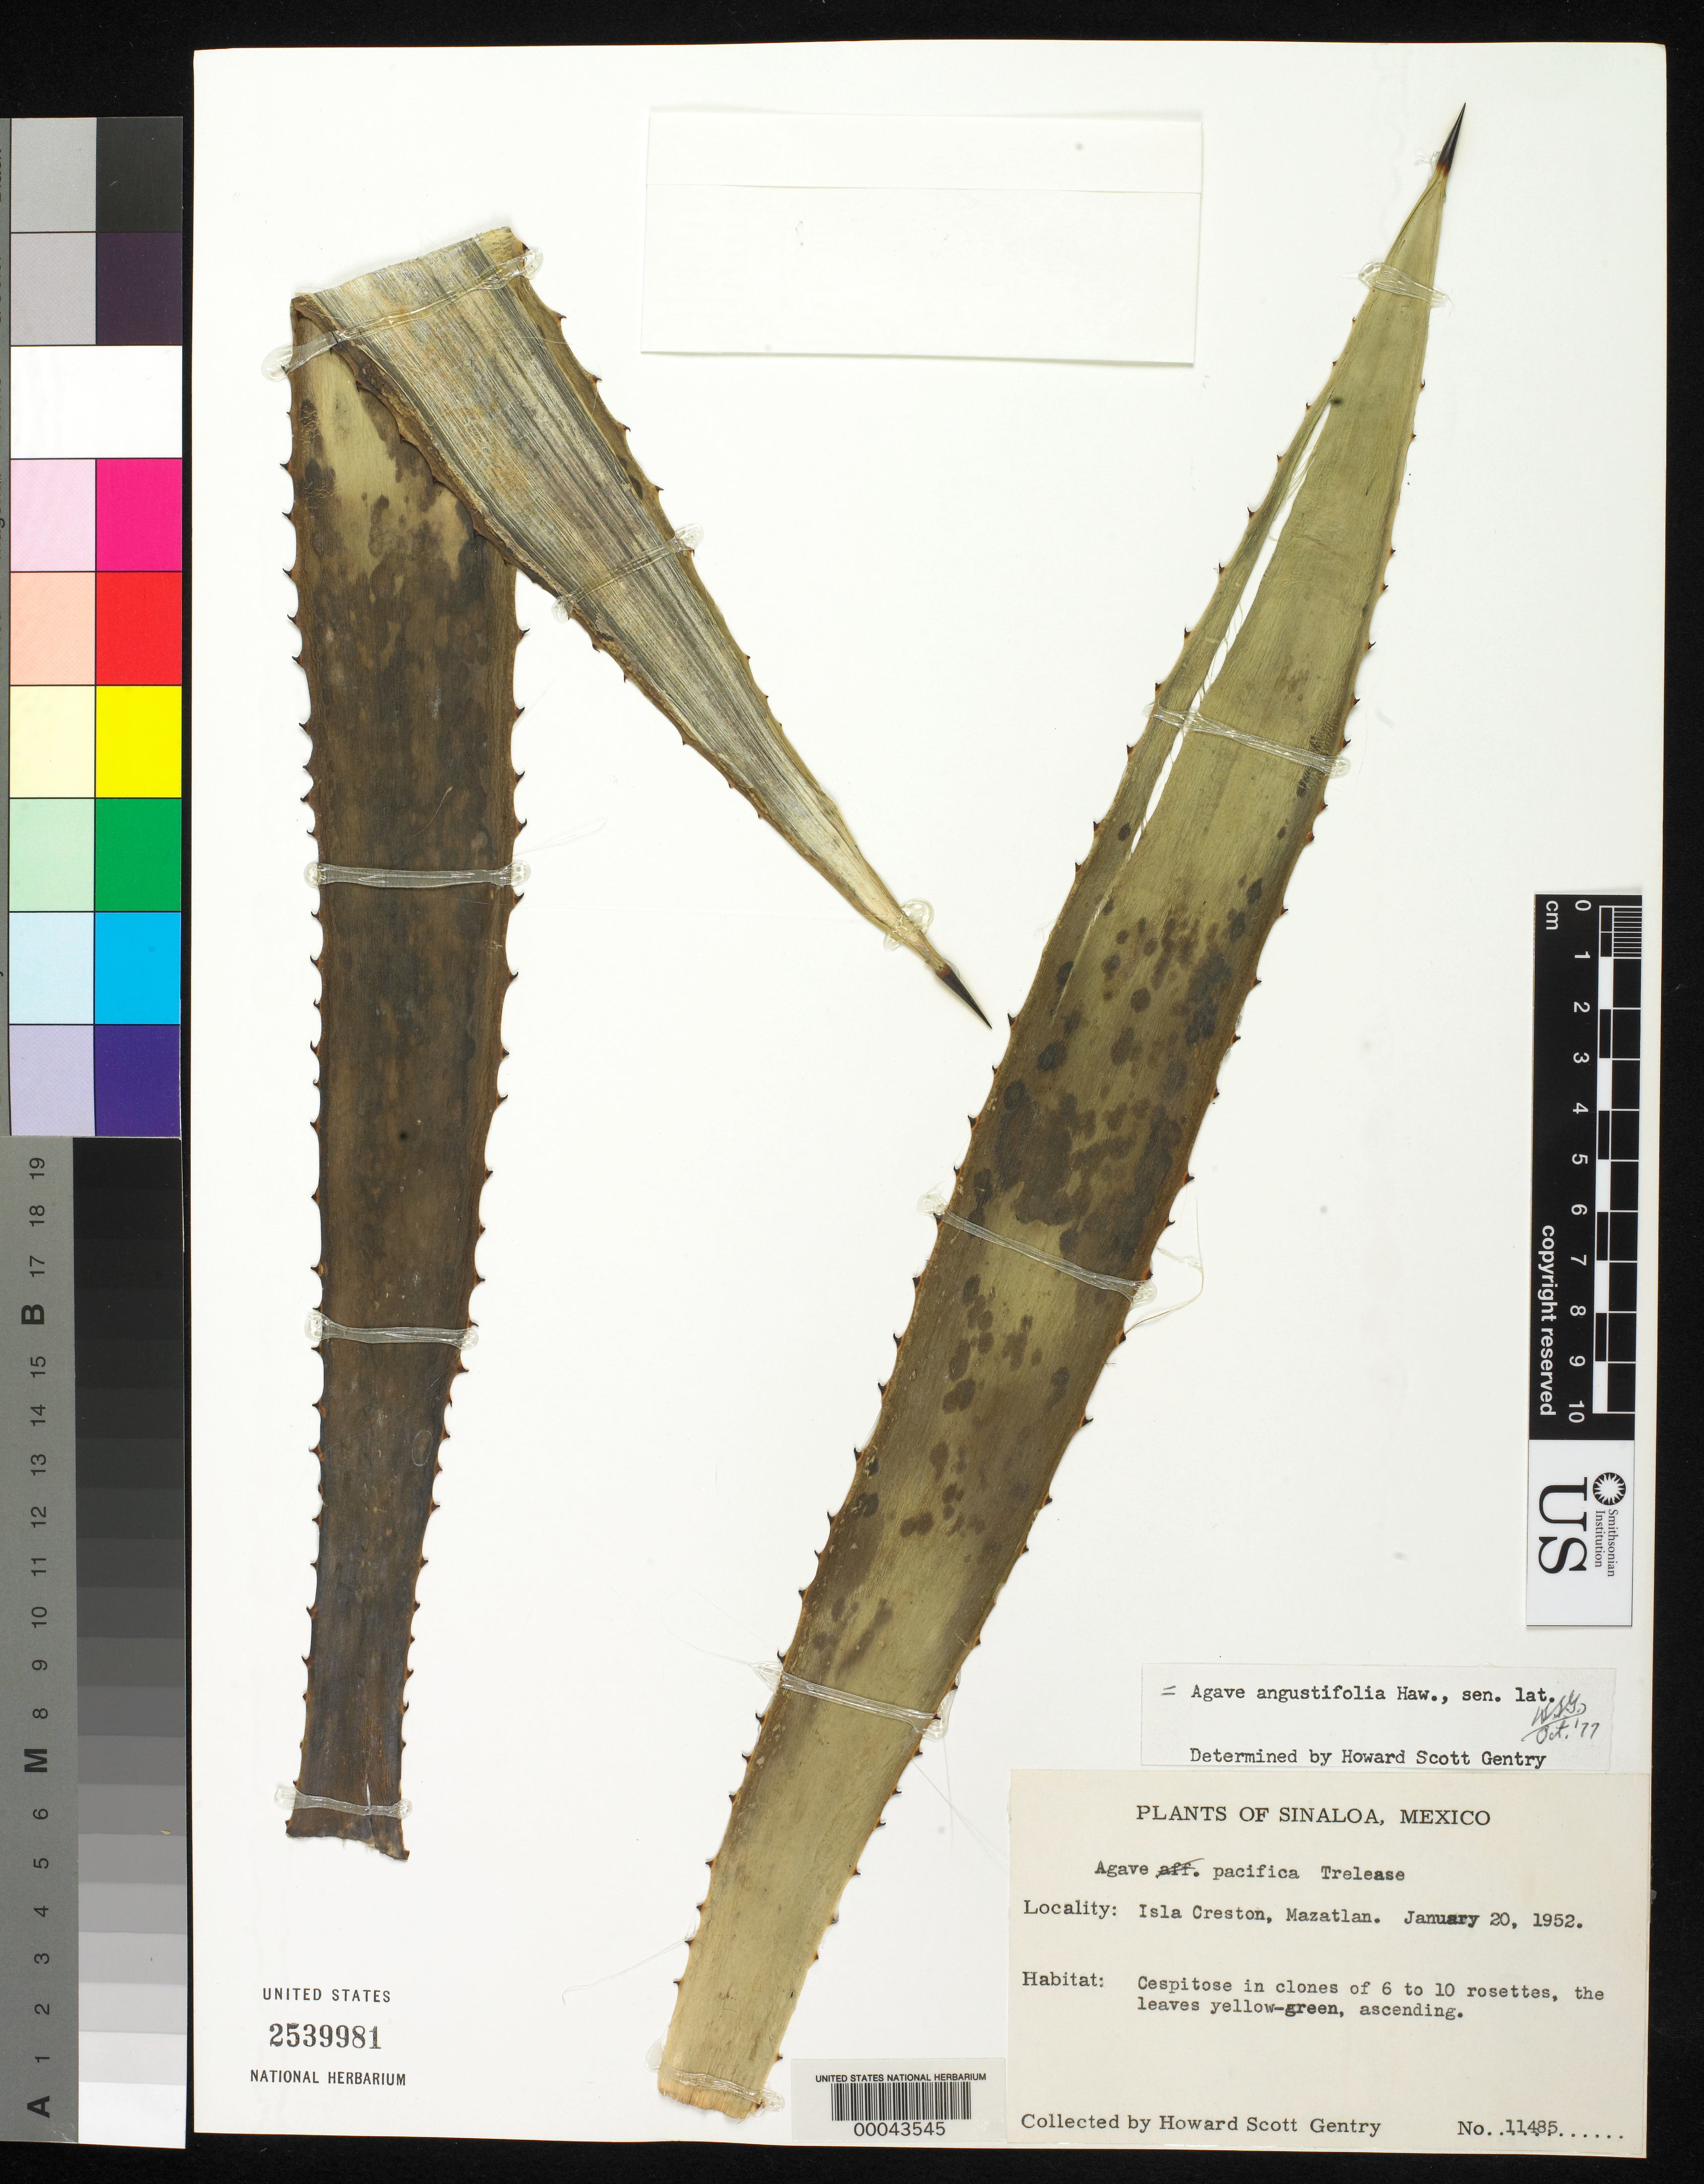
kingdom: Plantae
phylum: Tracheophyta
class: Liliopsida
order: Asparagales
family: Asparagaceae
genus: Agave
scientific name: Agave angustifolia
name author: Haw.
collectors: H. S. Gentry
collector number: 11485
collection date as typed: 20 Jan 1952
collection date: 1952-01-20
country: Mexico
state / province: Sinaloa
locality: Isla creston, Mazatlan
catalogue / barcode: US 2539981